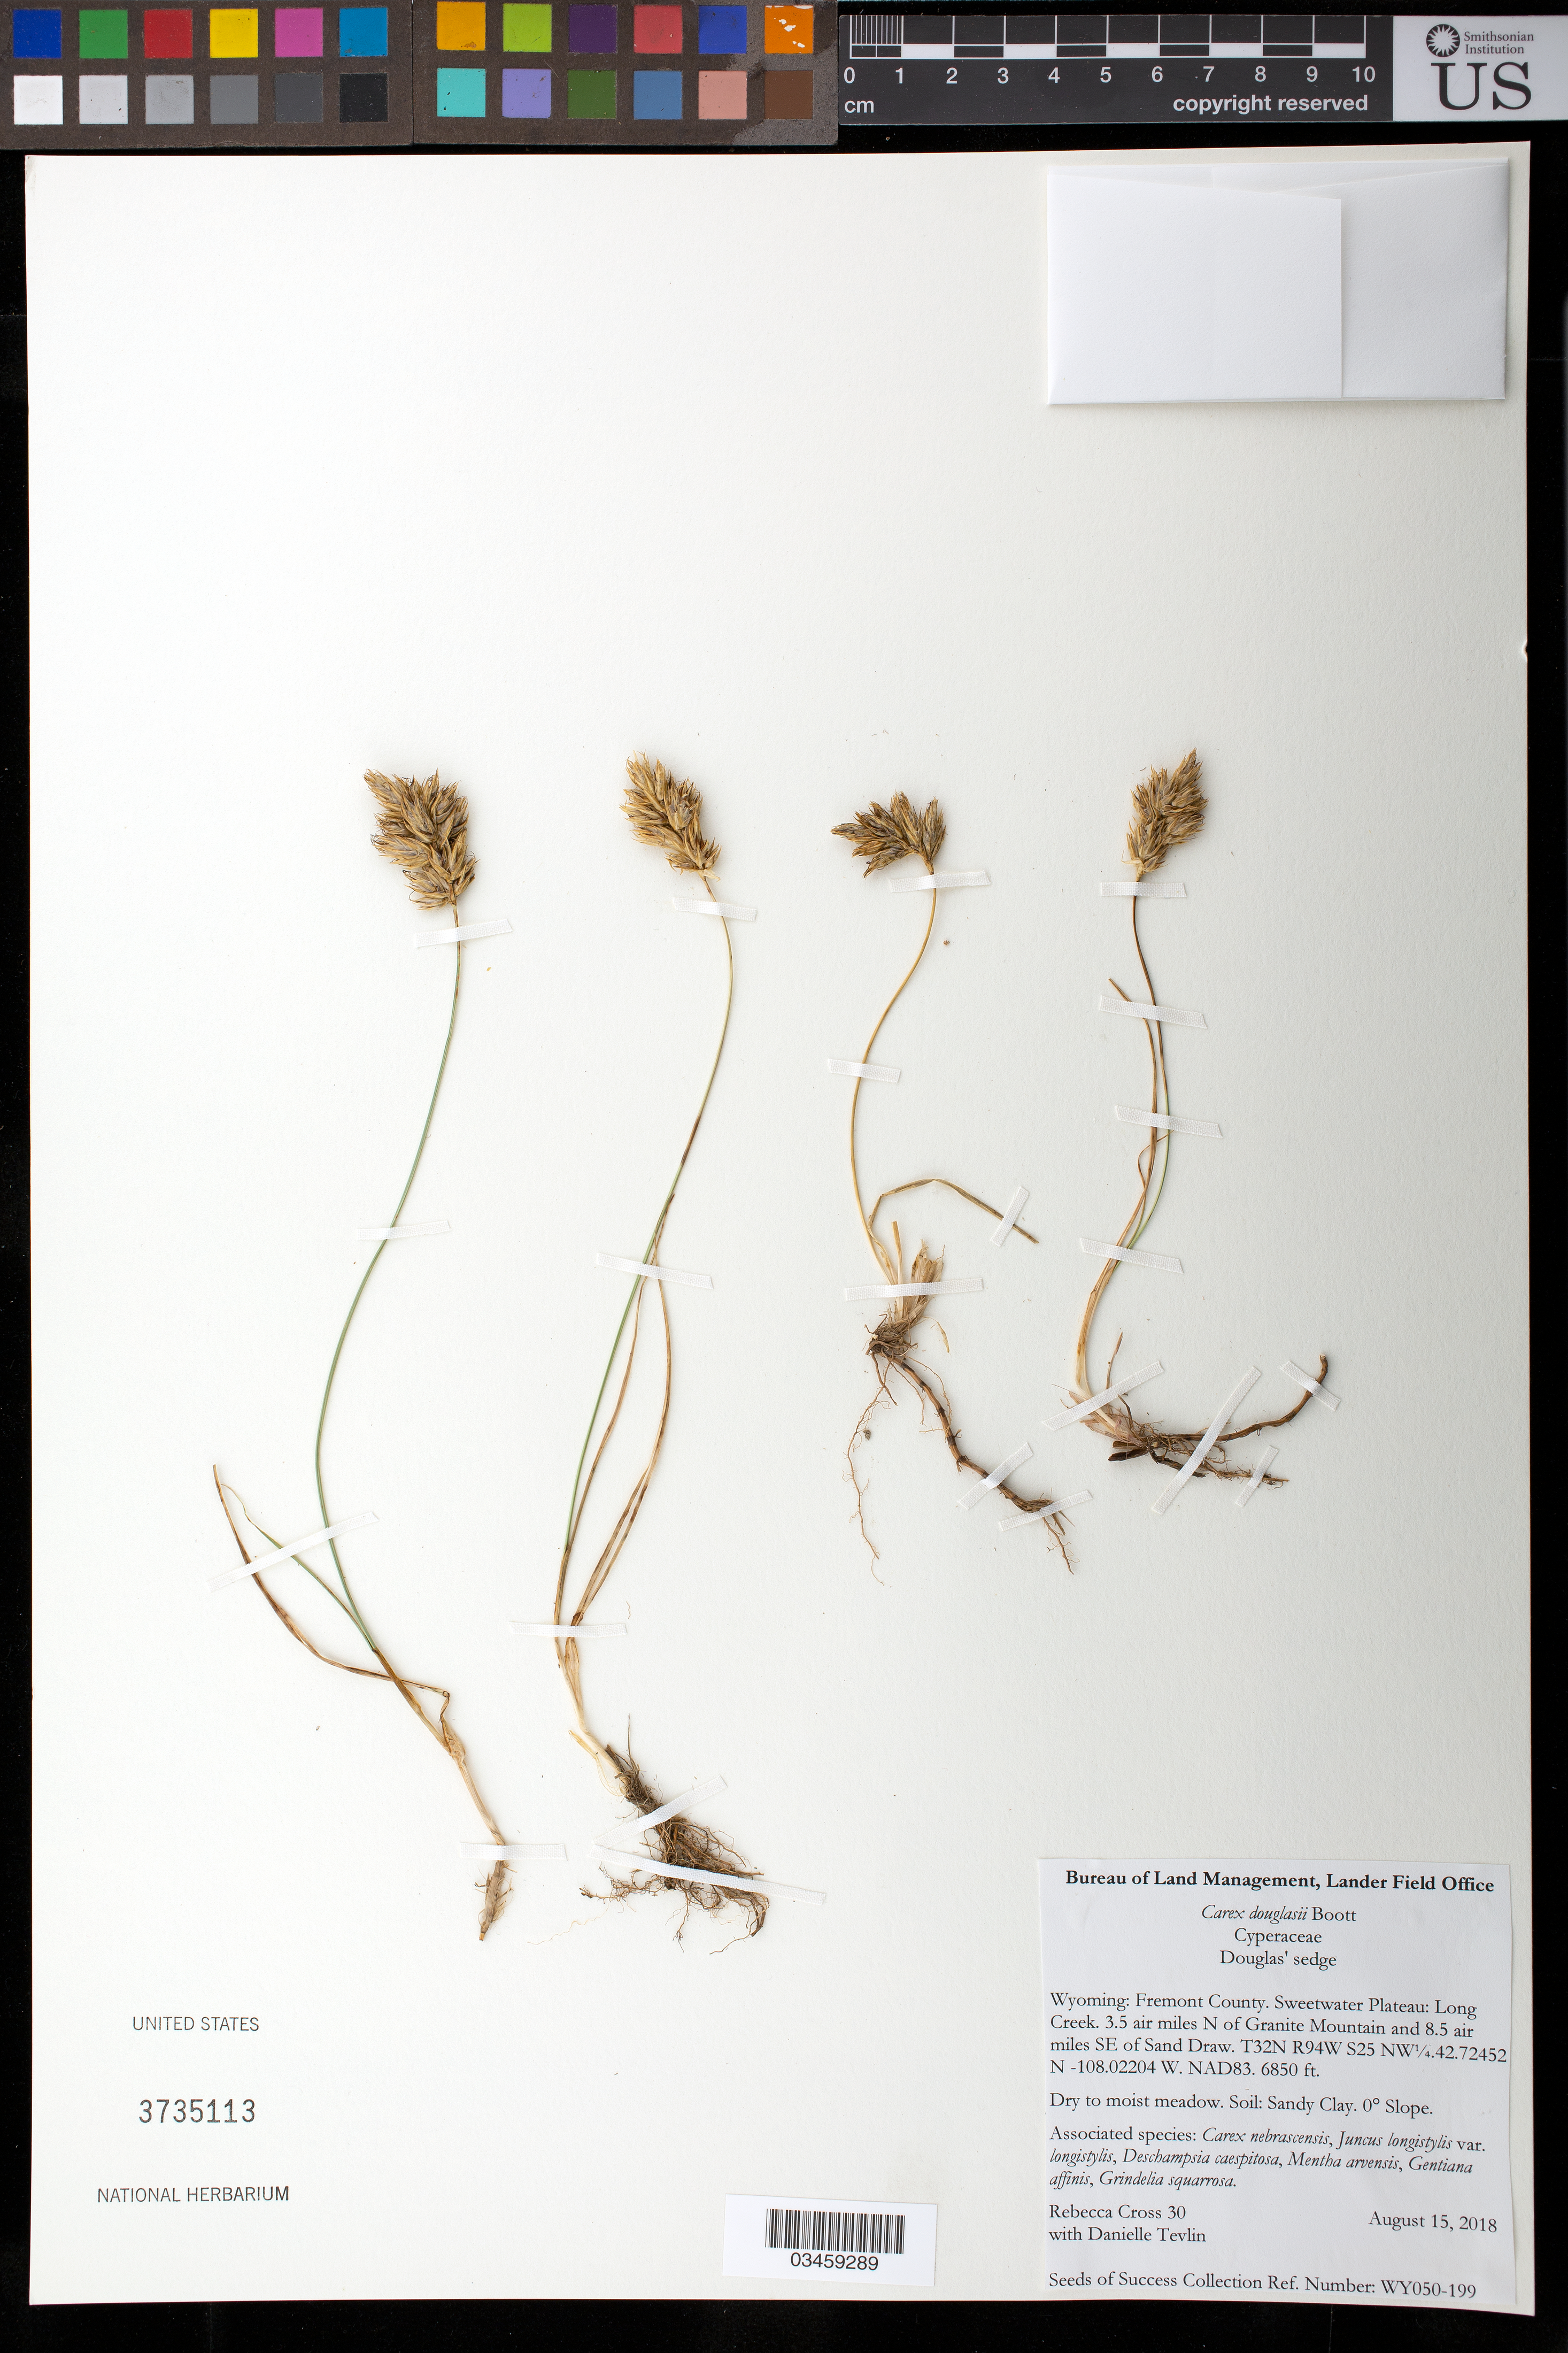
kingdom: Plantae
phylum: Tracheophyta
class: Liliopsida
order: Poales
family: Cyperaceae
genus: Carex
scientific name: Carex douglasii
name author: Boott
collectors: R. Cross & D. Tevlin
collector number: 30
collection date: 2018-05-15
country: United States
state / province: Wyoming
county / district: Fremont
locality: Sweetwater Plateau, Long Creek, 3.5 air mi. N of Granite Mt and 8.5 air mi. SE of Sand Draw T32N R94W S25 NW1/4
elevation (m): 2088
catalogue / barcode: US 3735113